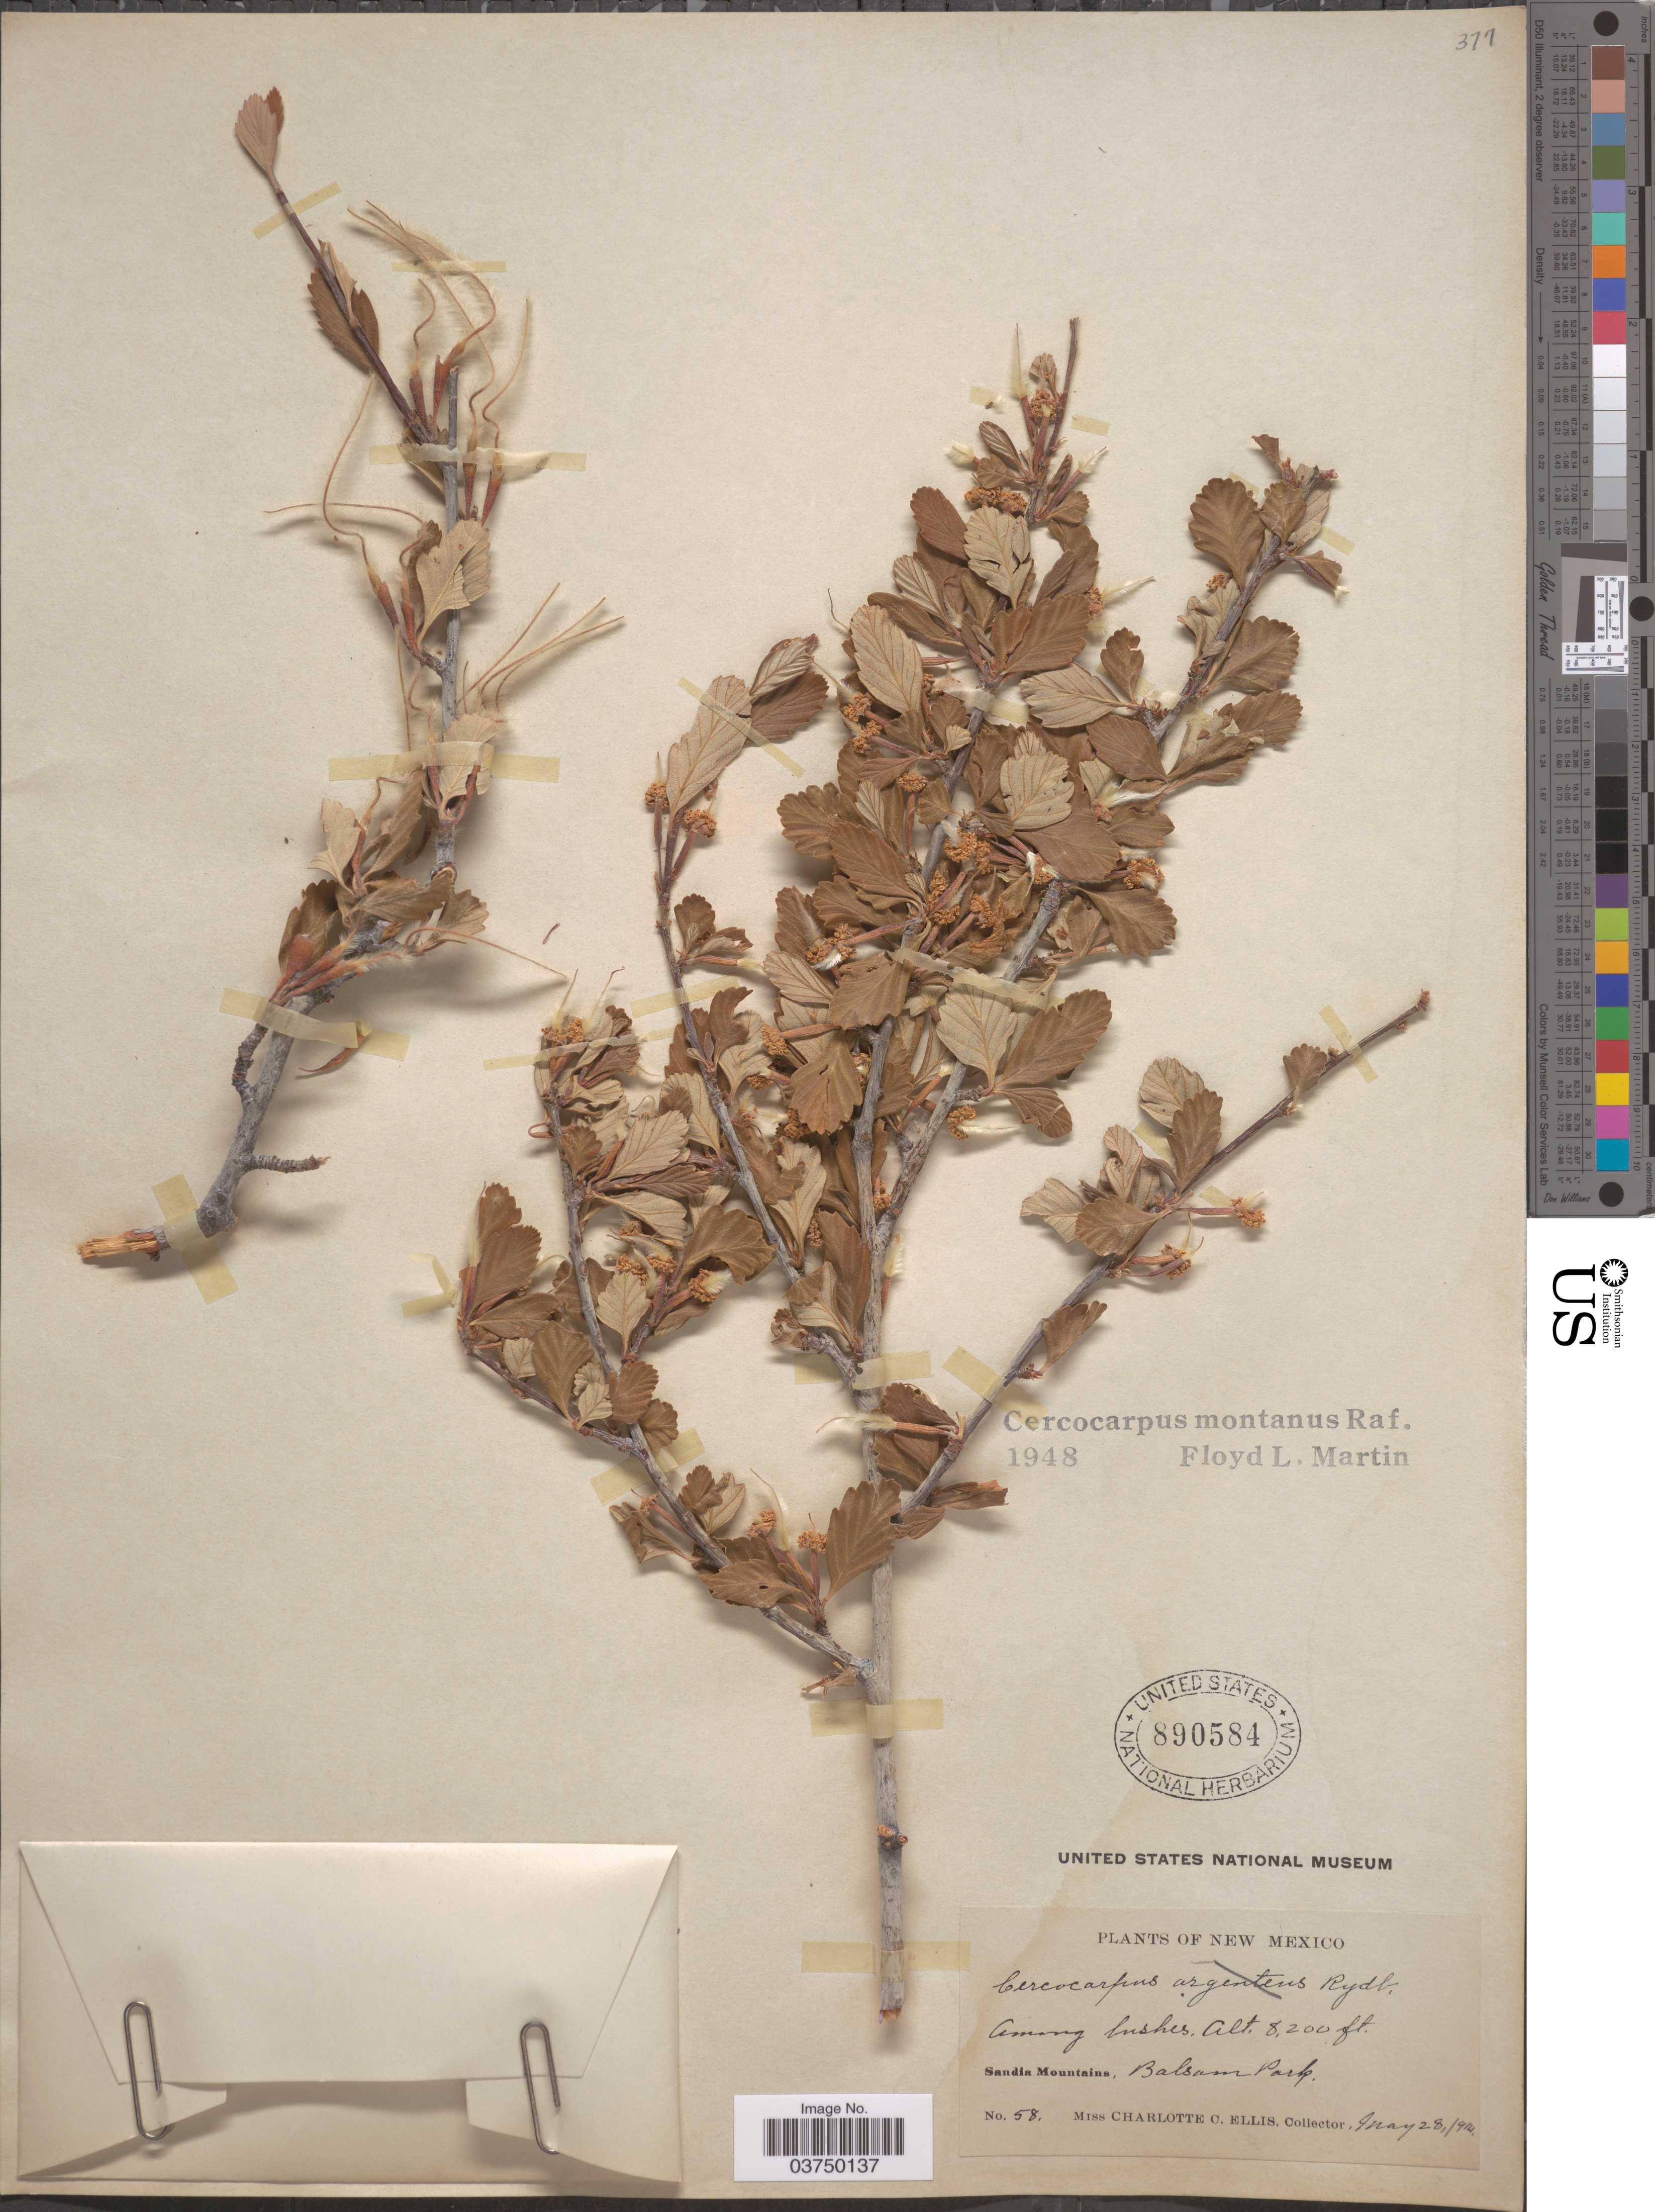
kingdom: Plantae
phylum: Tracheophyta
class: Magnoliopsida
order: Rosales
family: Rosaceae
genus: Cercocarpus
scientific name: Cercocarpus montanus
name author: Raf.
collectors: C. C. Ellis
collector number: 58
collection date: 1914-05-28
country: United States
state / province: New Mexico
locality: Sandia Mountains, Balsam Park.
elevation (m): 2499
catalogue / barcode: US 890584